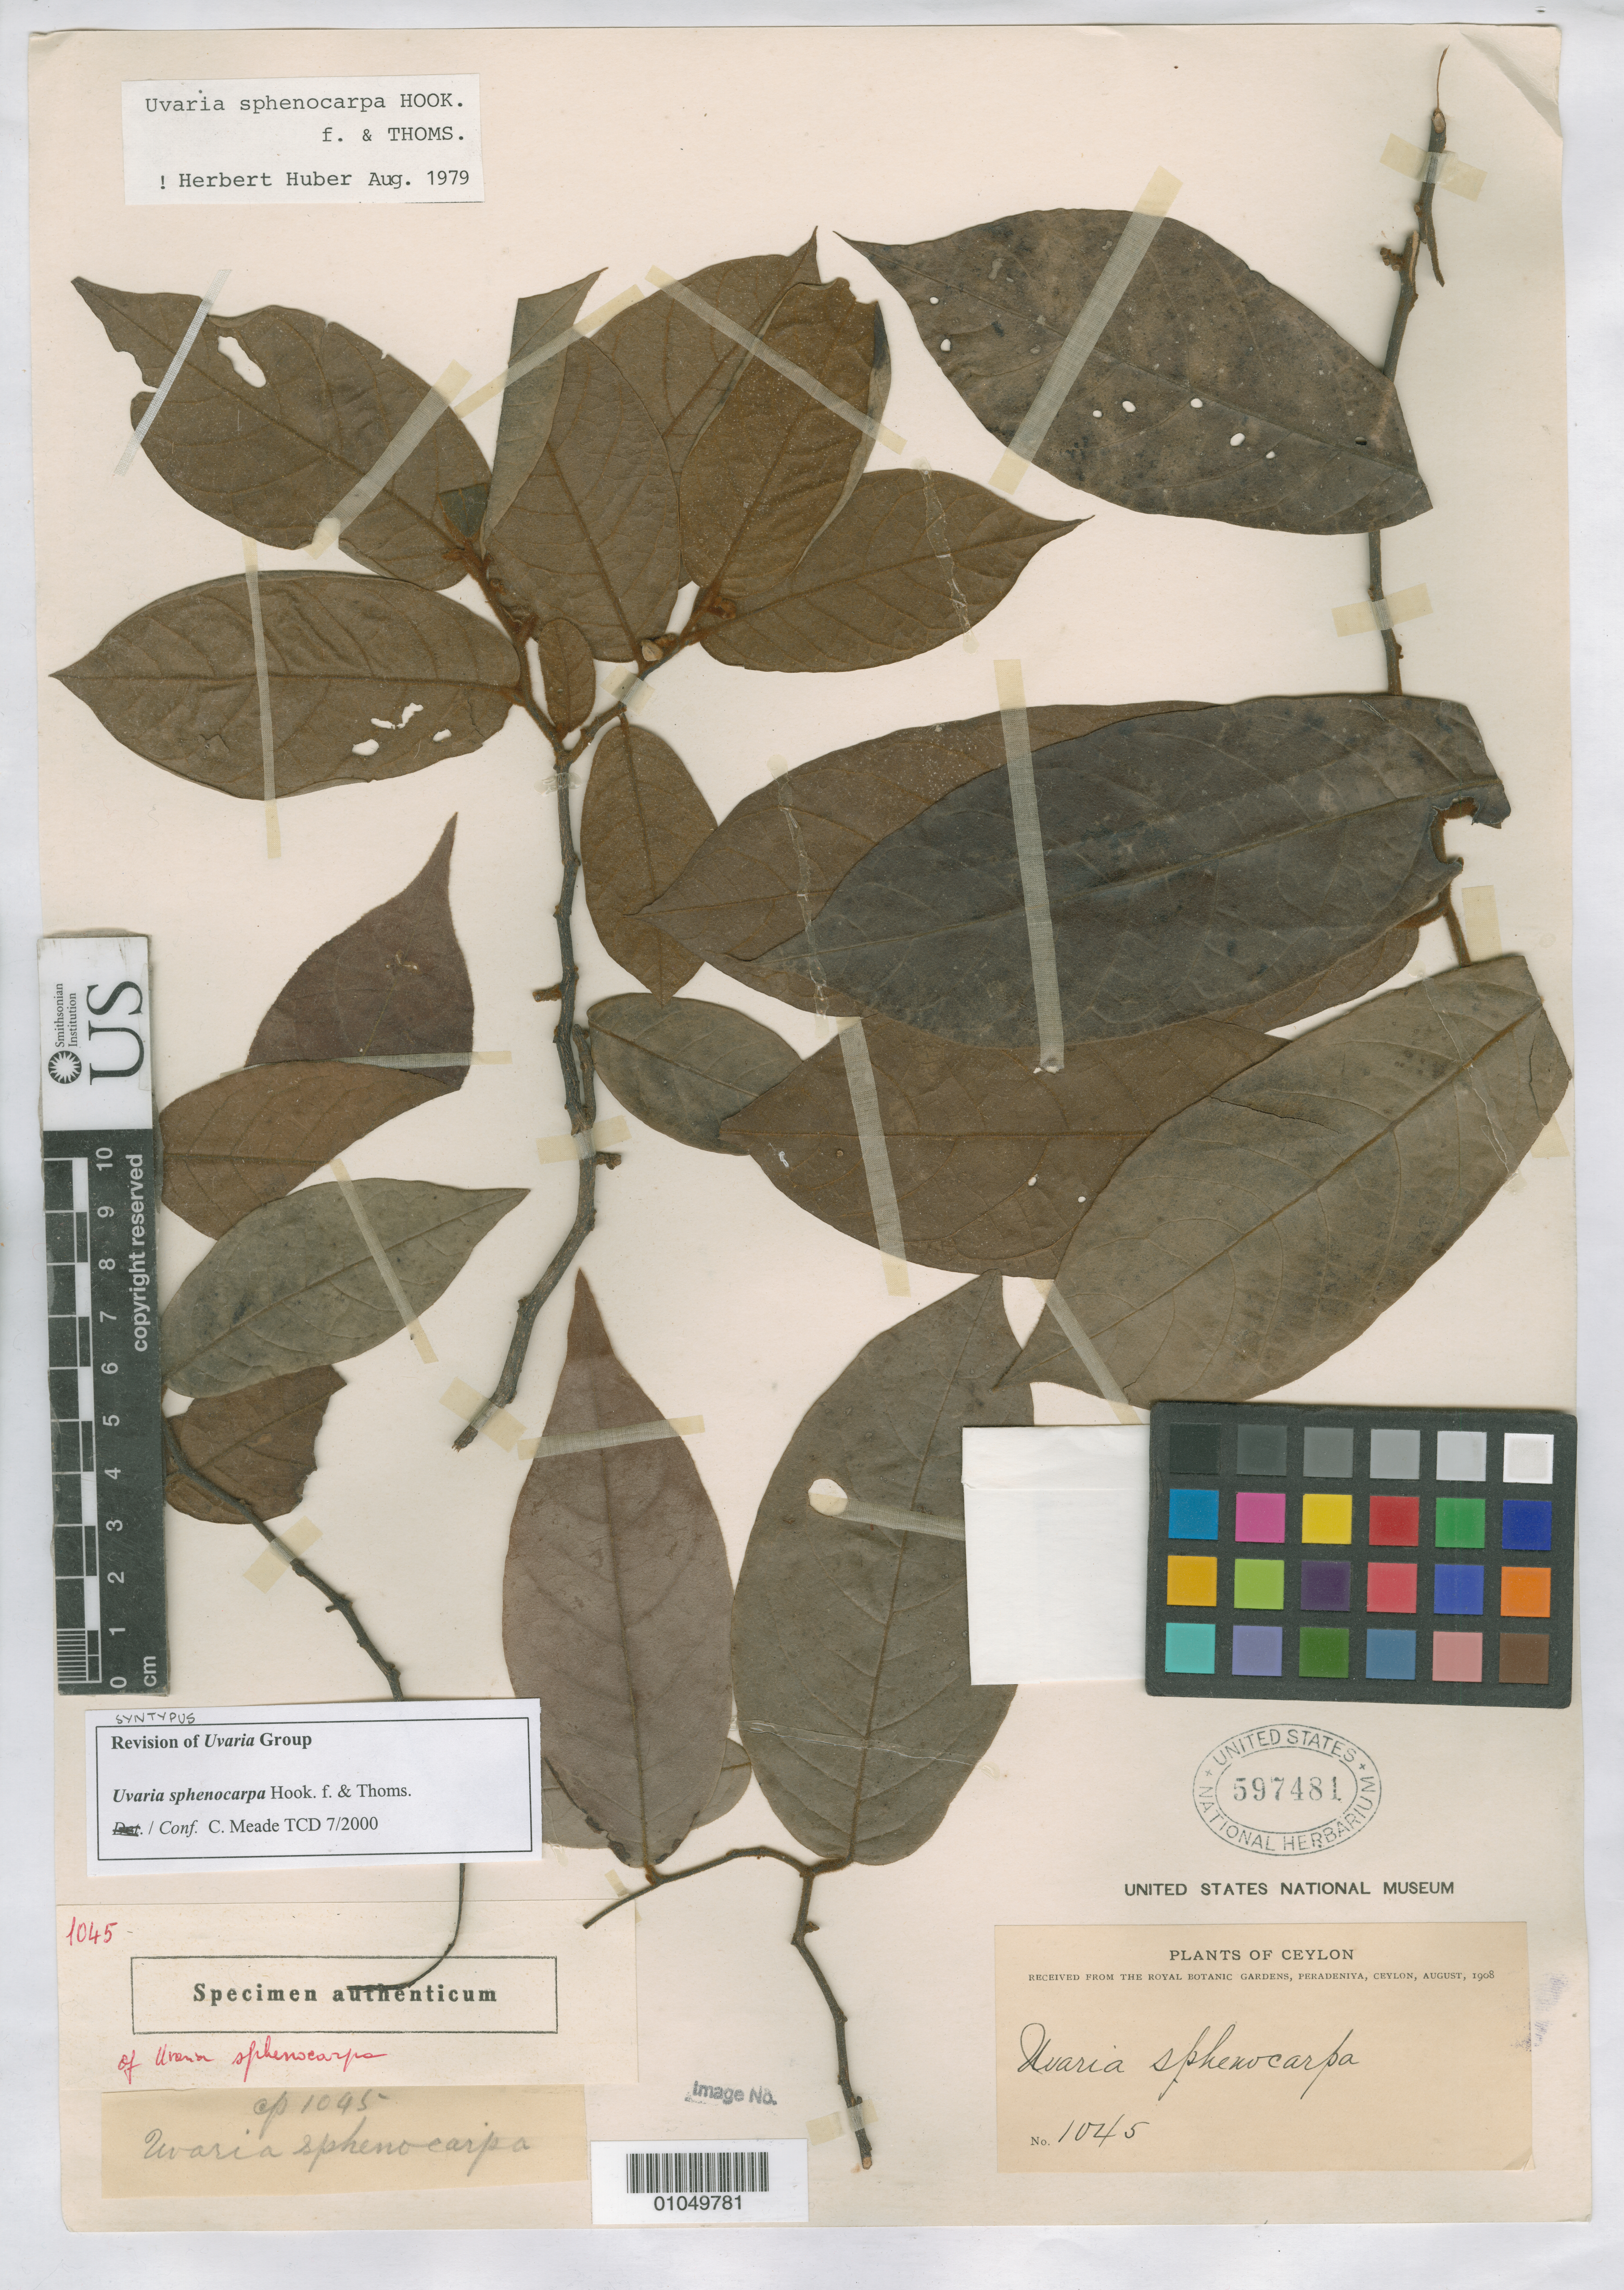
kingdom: Plantae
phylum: Tracheophyta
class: Magnoliopsida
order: Magnoliales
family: Annonaceae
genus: Uvaria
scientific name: Uvaria sphenocarpa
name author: Hook. & Thomson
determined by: Huber, H.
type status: Syntype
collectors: G. H. K. Thwaites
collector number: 1045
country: Sri Lanka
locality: Ceylon.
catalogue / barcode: US 597481